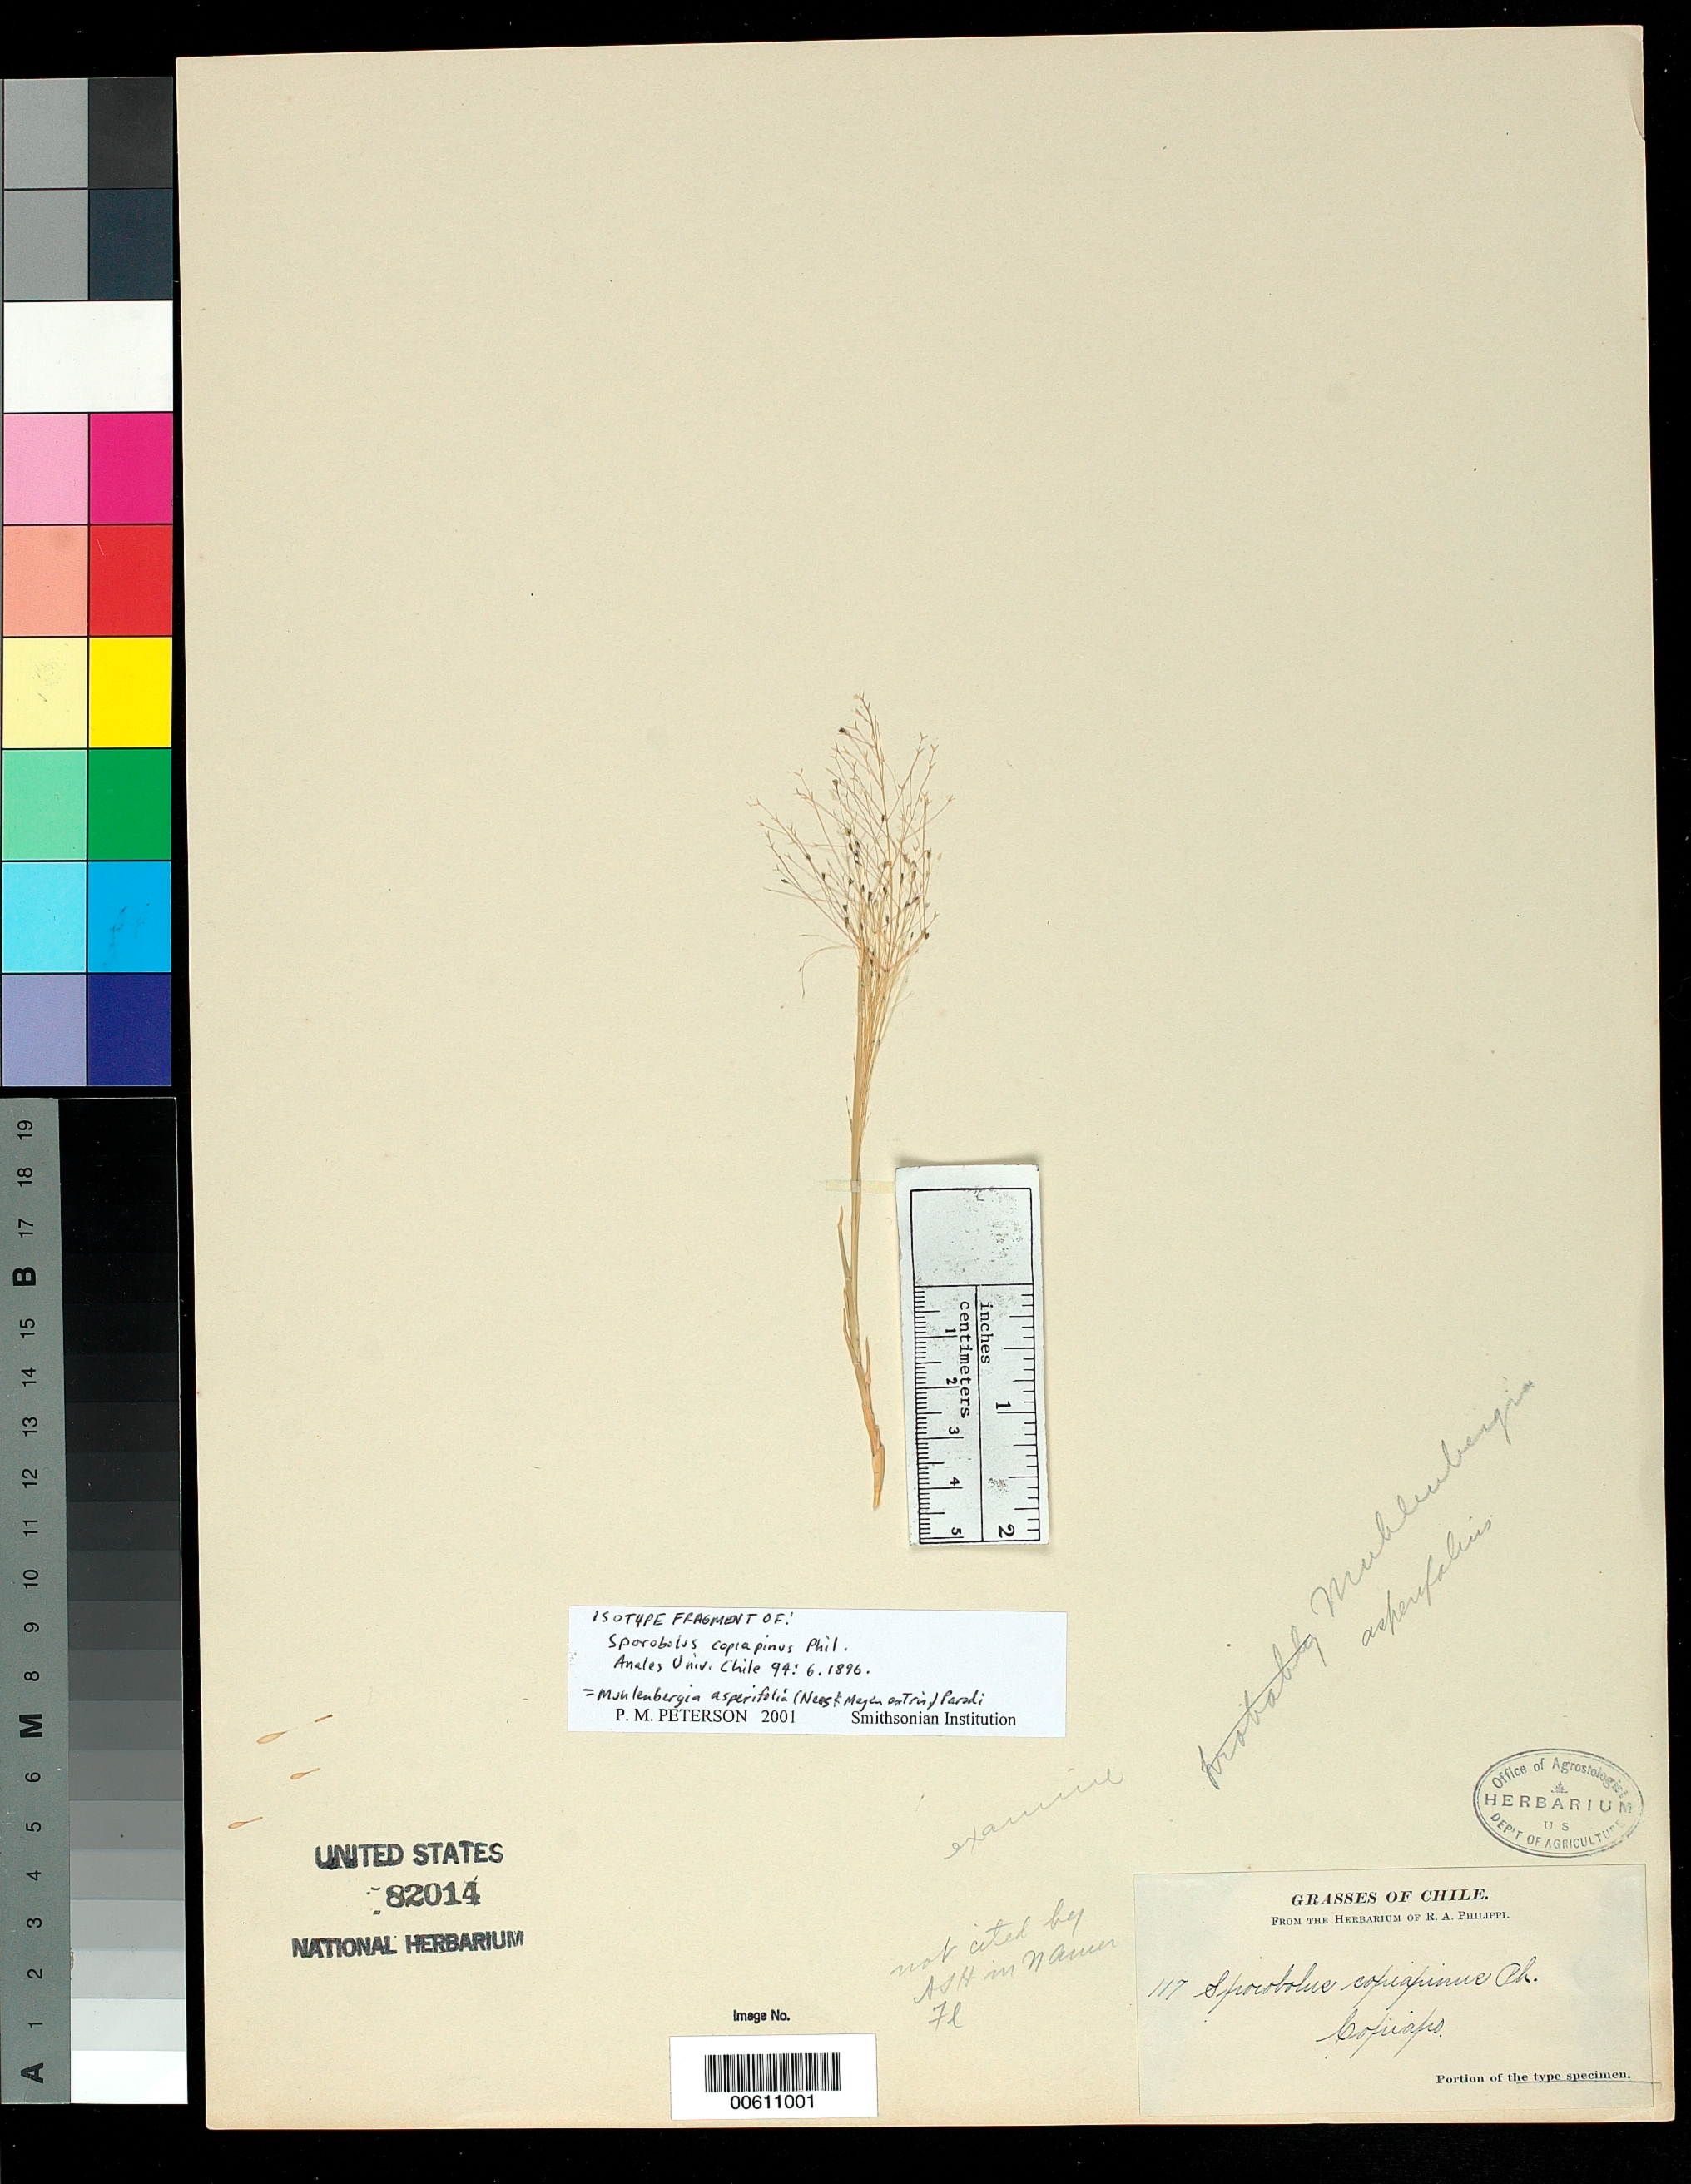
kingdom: Plantae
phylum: Tracheophyta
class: Liliopsida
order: Poales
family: Poaceae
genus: Sporobolus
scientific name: Sporobolus copiapinus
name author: Phil.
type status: Type Fragment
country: Chile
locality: Prope Copiapo lecta.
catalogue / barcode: US 82014